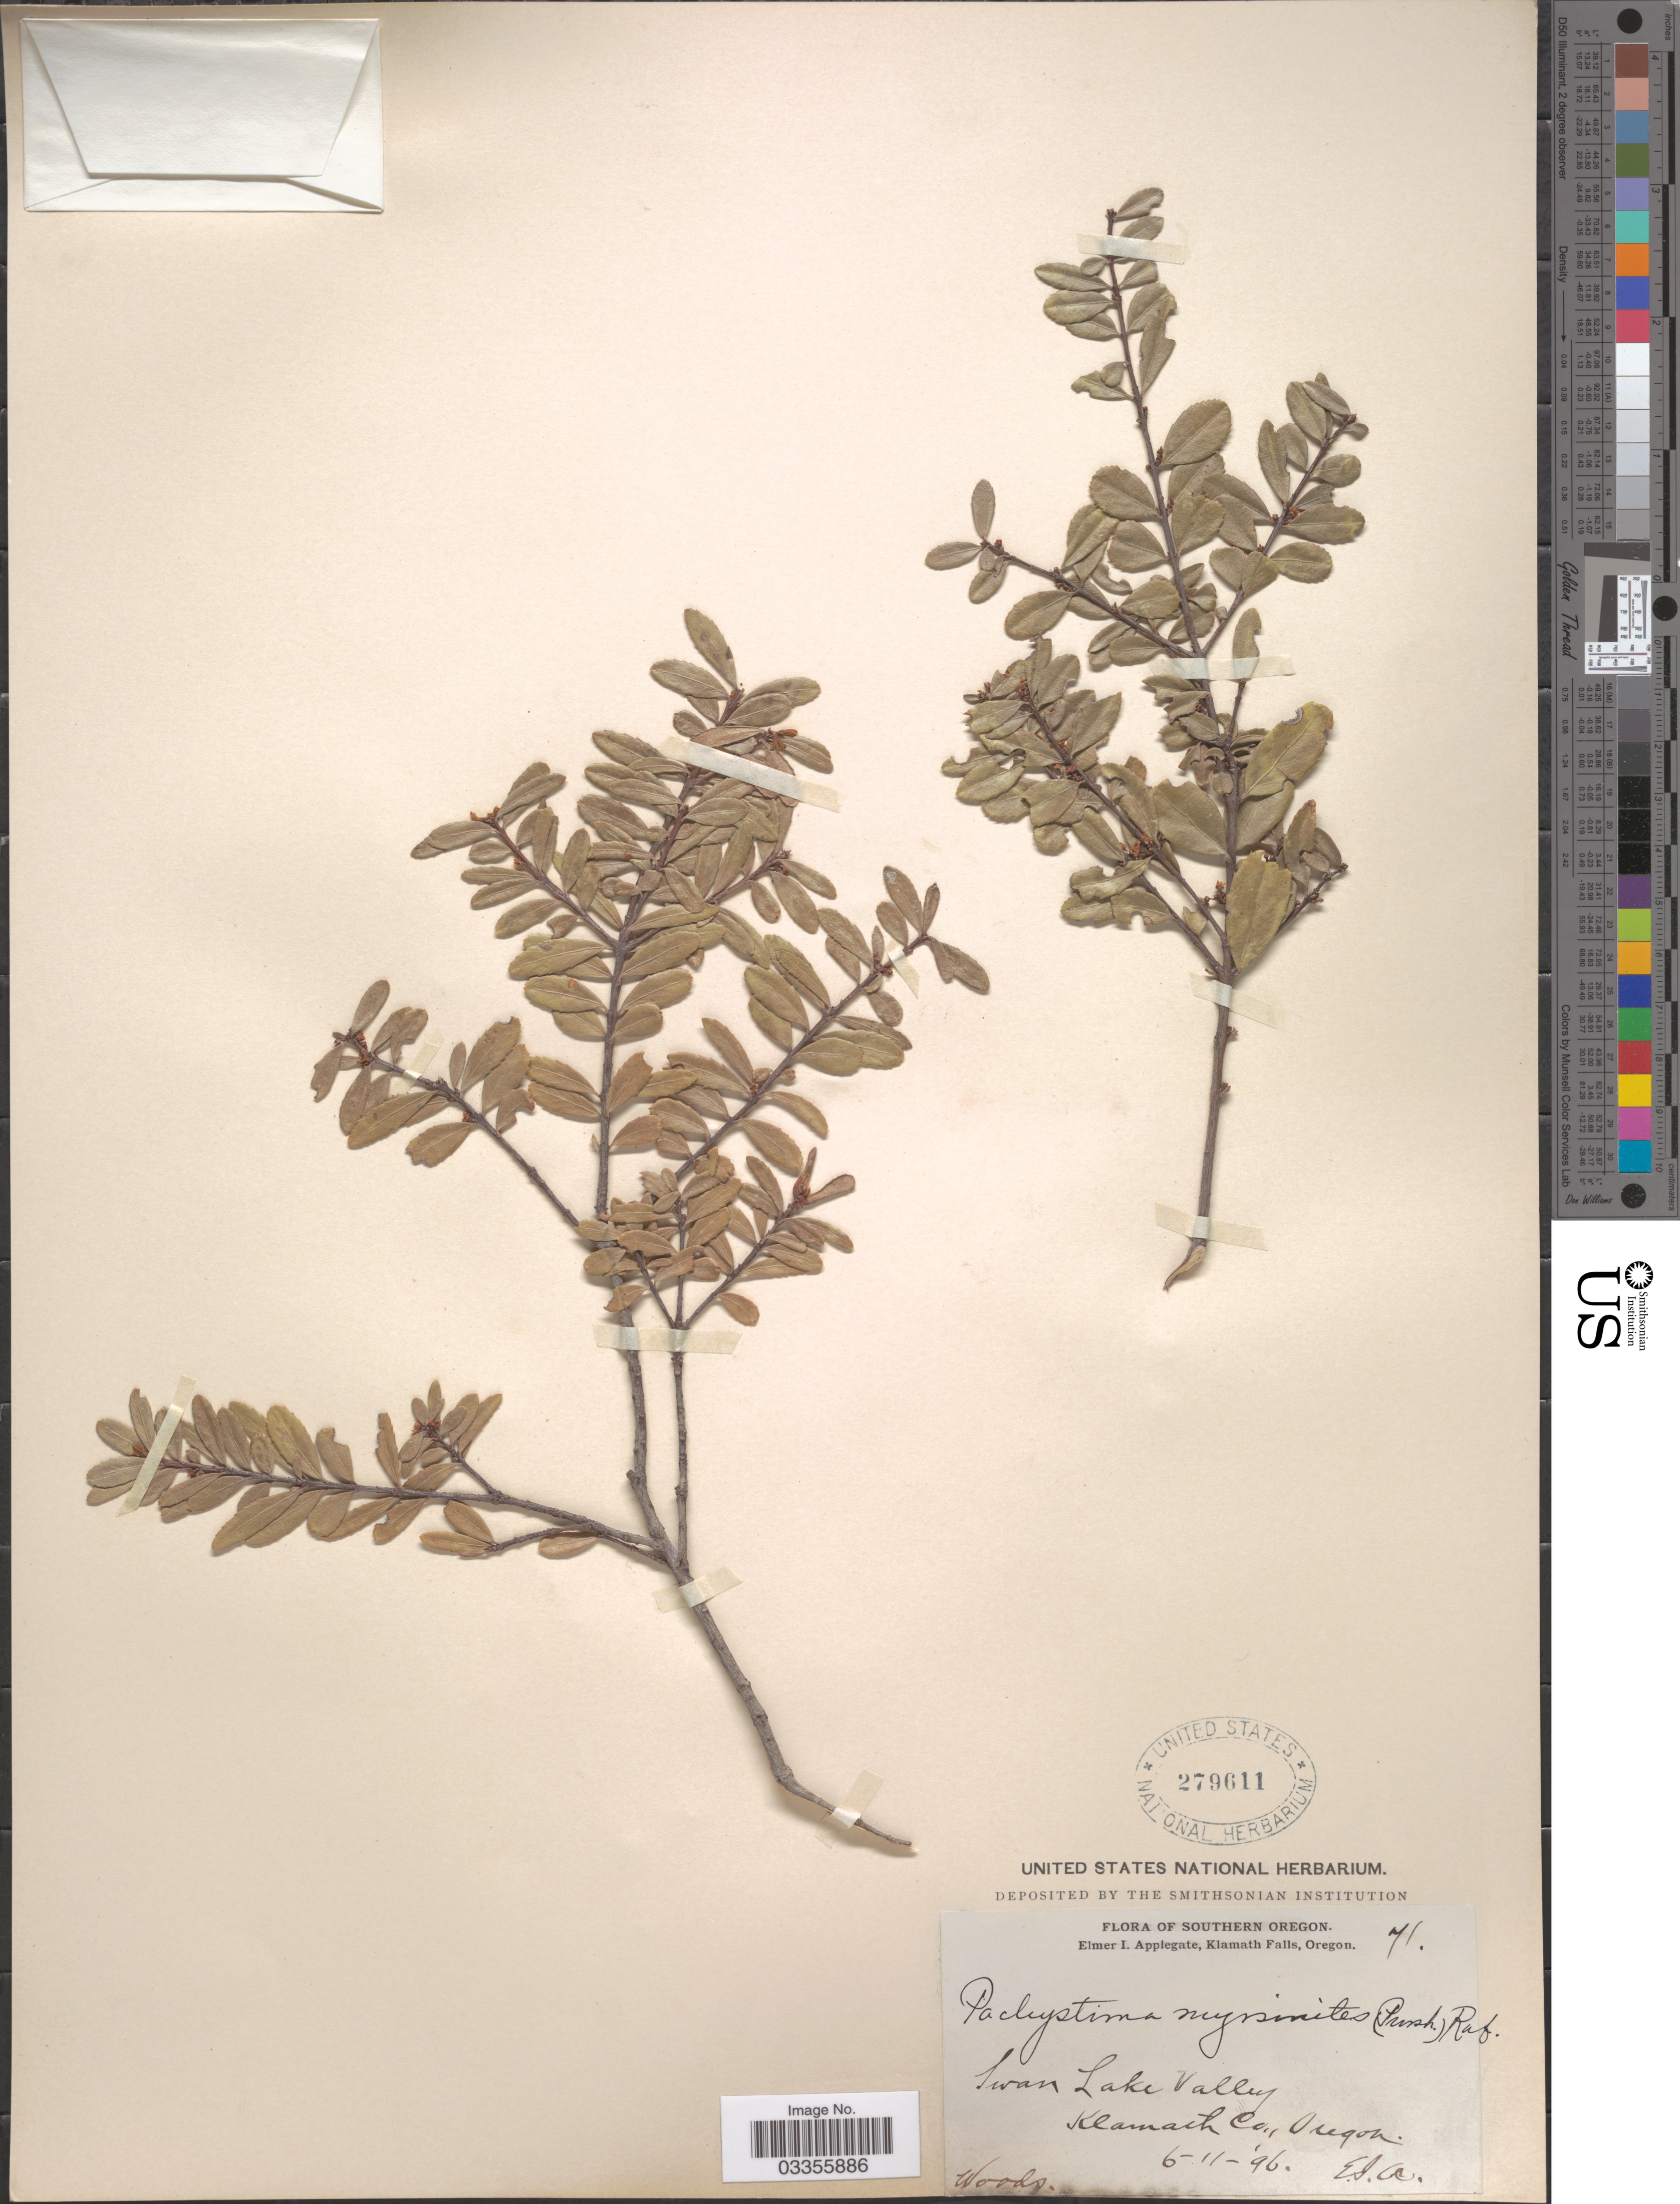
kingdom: Plantae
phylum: Tracheophyta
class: Magnoliopsida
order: Celastrales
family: Celastraceae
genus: Paxistima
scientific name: Paxistima myrsinites subsp. myrsinites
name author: (Pursh) Raf.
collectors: E. I. Applegate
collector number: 71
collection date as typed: Transcribed d/m/y: 11/6/96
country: United States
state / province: Oregon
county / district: Klamath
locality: Southern Oregon. Klamath Falls. Swan Lake Valley. Klamath Co.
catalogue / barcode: US 279611